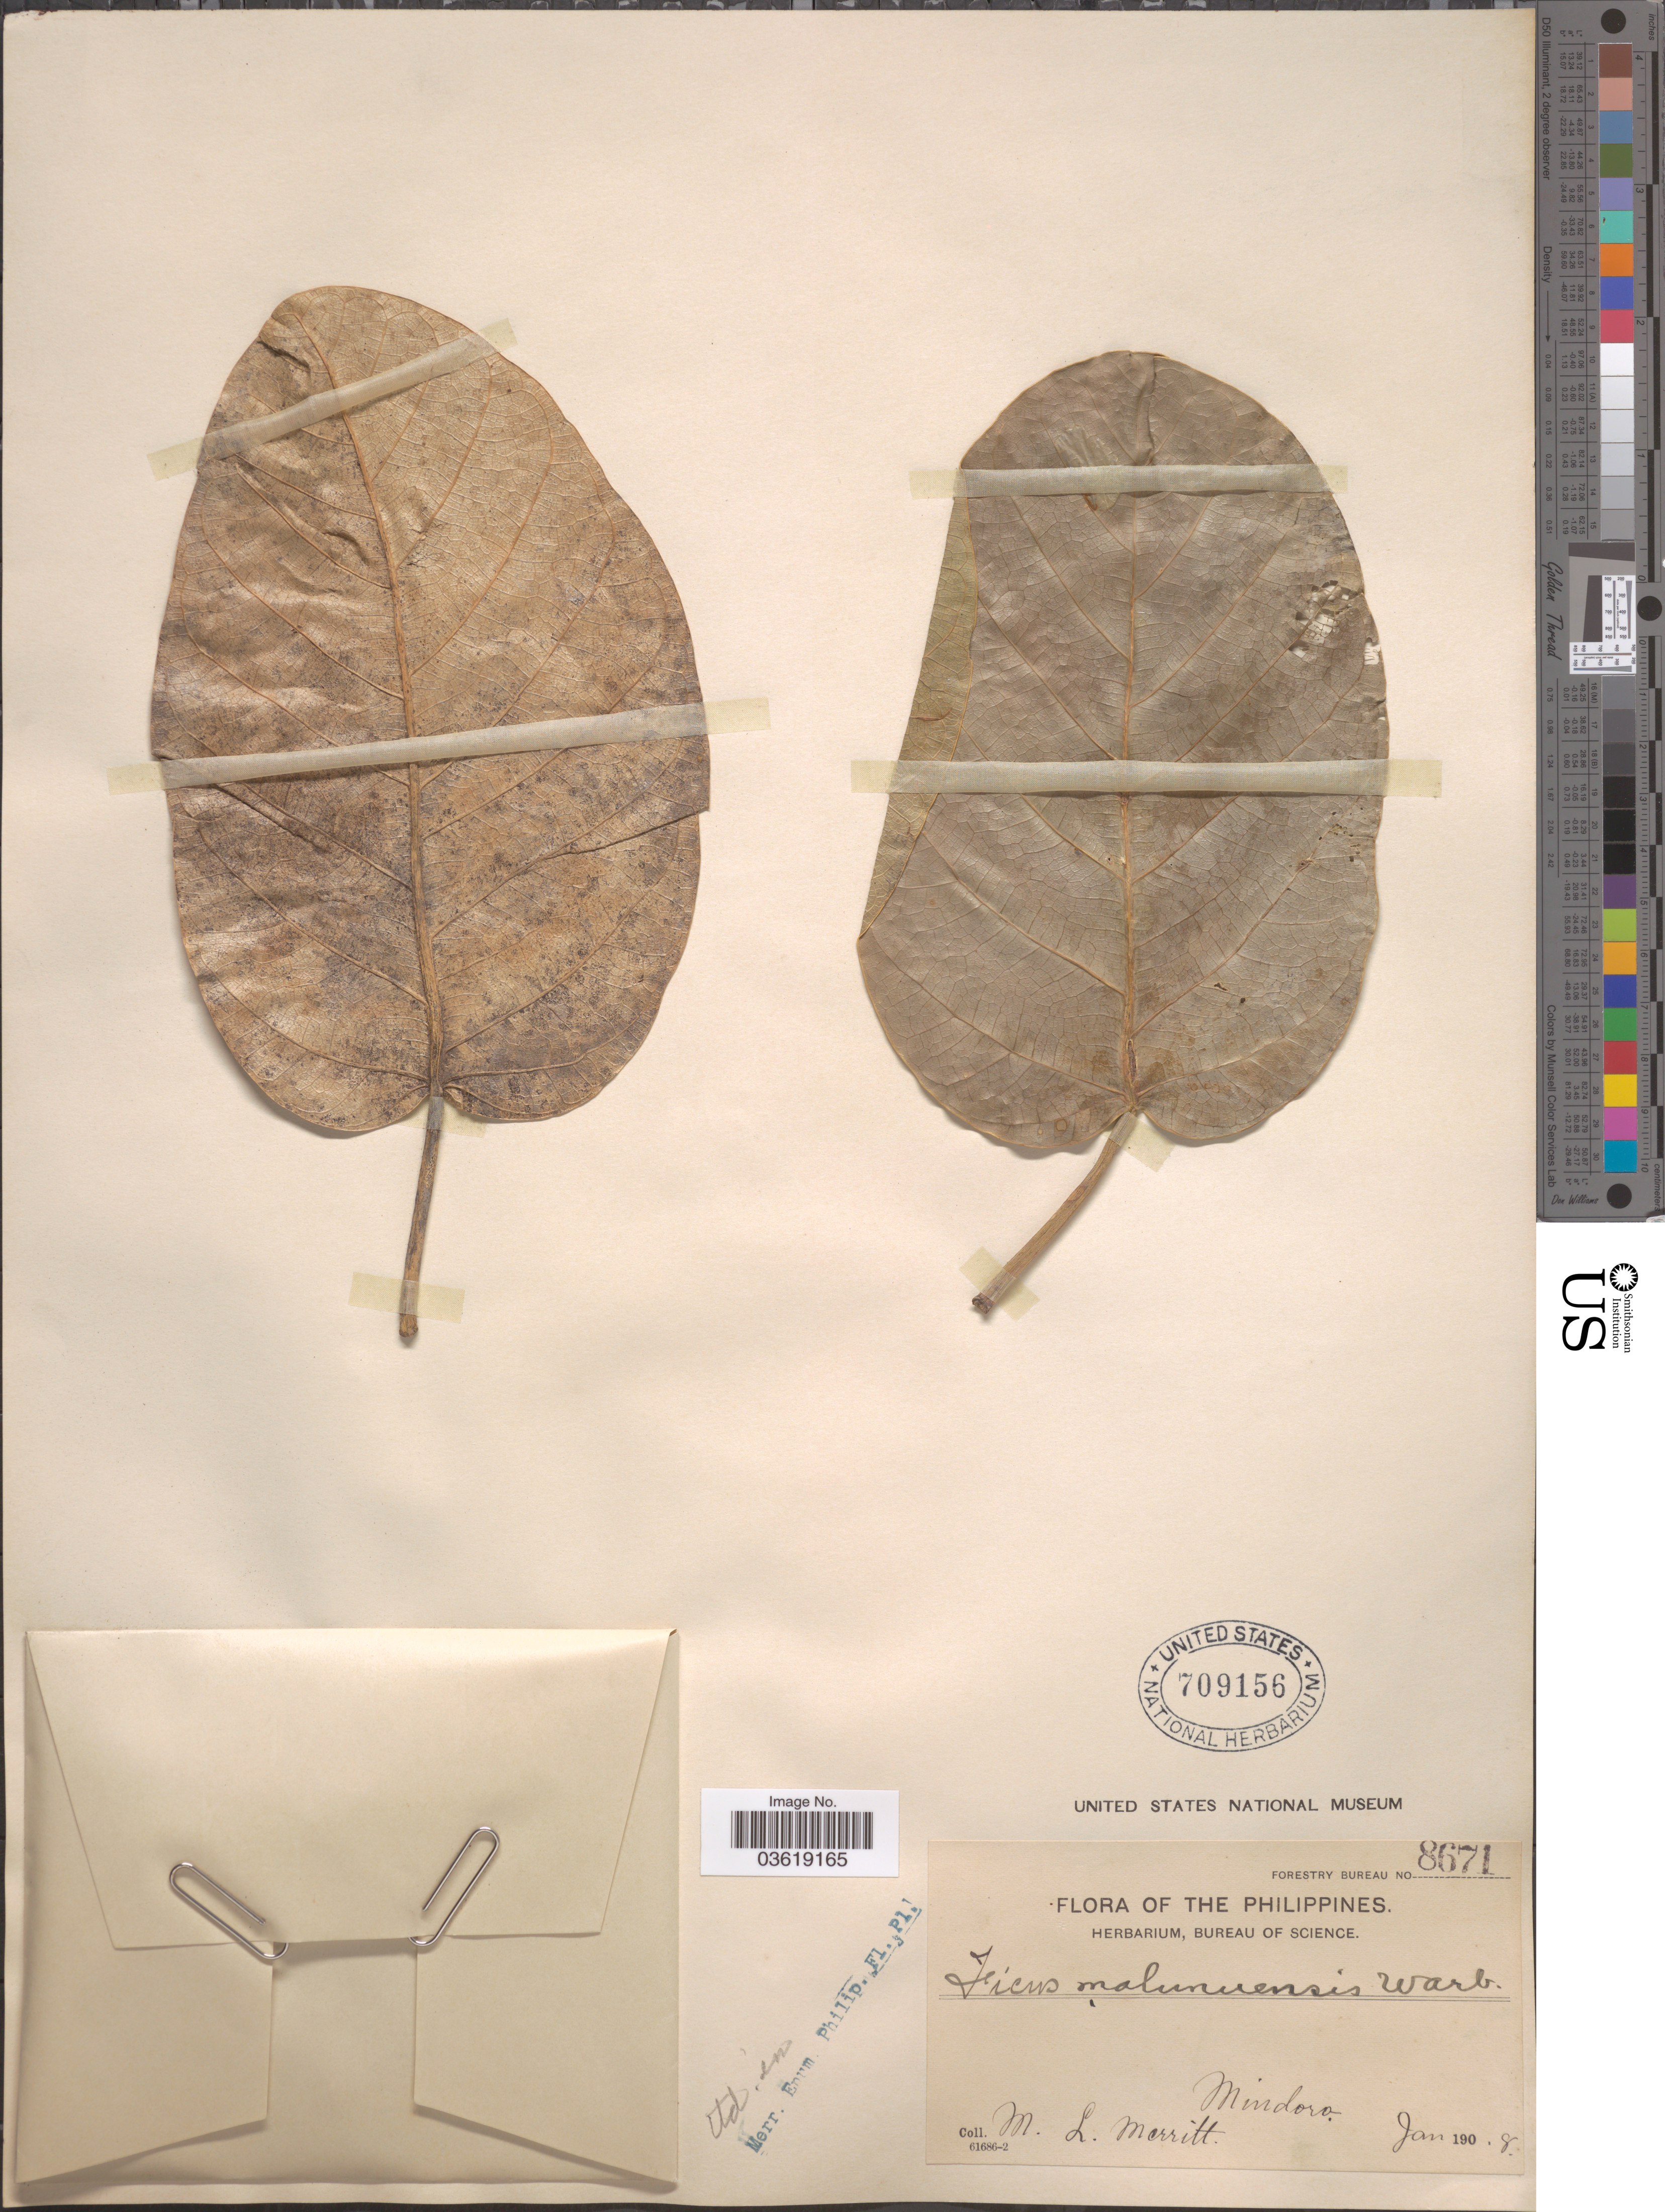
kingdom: Plantae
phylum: Tracheophyta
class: Magnoliopsida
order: Rosales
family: Moraceae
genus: Ficus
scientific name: Ficus malunuensis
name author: Warb.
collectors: M. L. Merritt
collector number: Forestry Bureau 8671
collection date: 1908-01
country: Philippines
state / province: Mimaropa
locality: Mindoro.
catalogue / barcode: US 709156